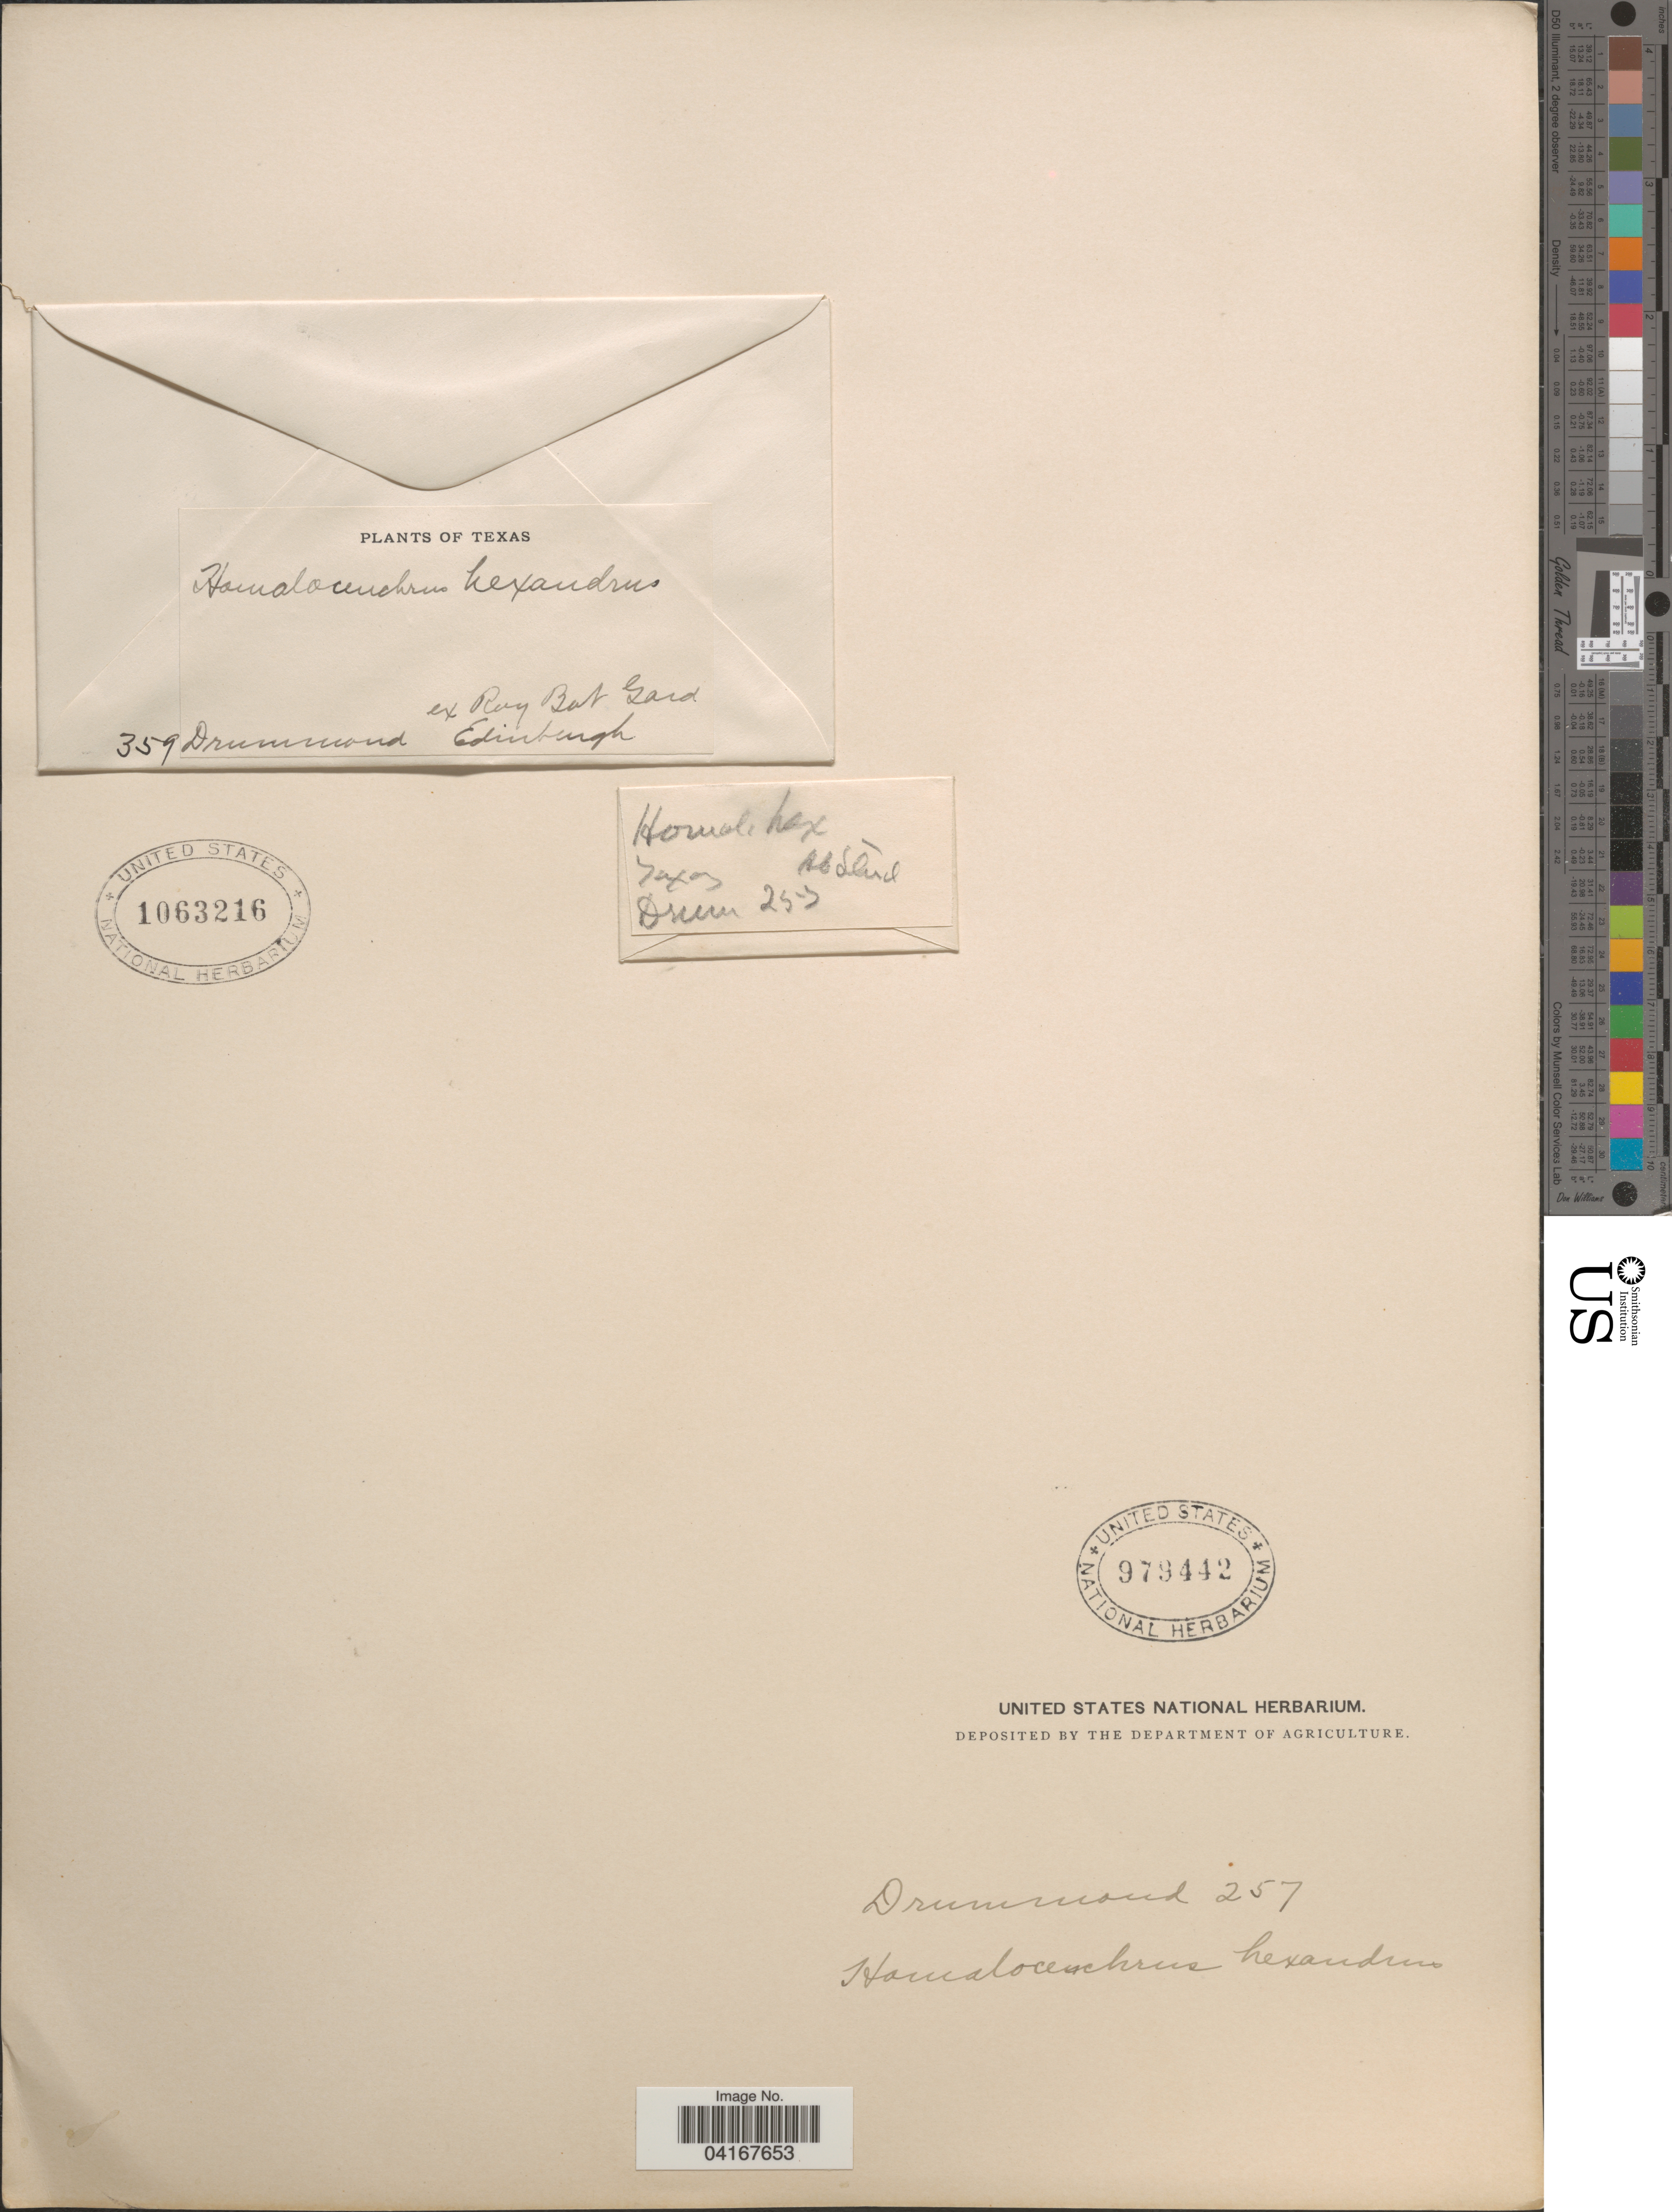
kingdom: Plantae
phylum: Tracheophyta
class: Liliopsida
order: Poales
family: Poaceae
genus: Leersia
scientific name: Leersia hexandra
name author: Sw.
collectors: -. Drummond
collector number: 359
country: United States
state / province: Texas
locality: Edinburgh.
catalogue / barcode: US 1063216